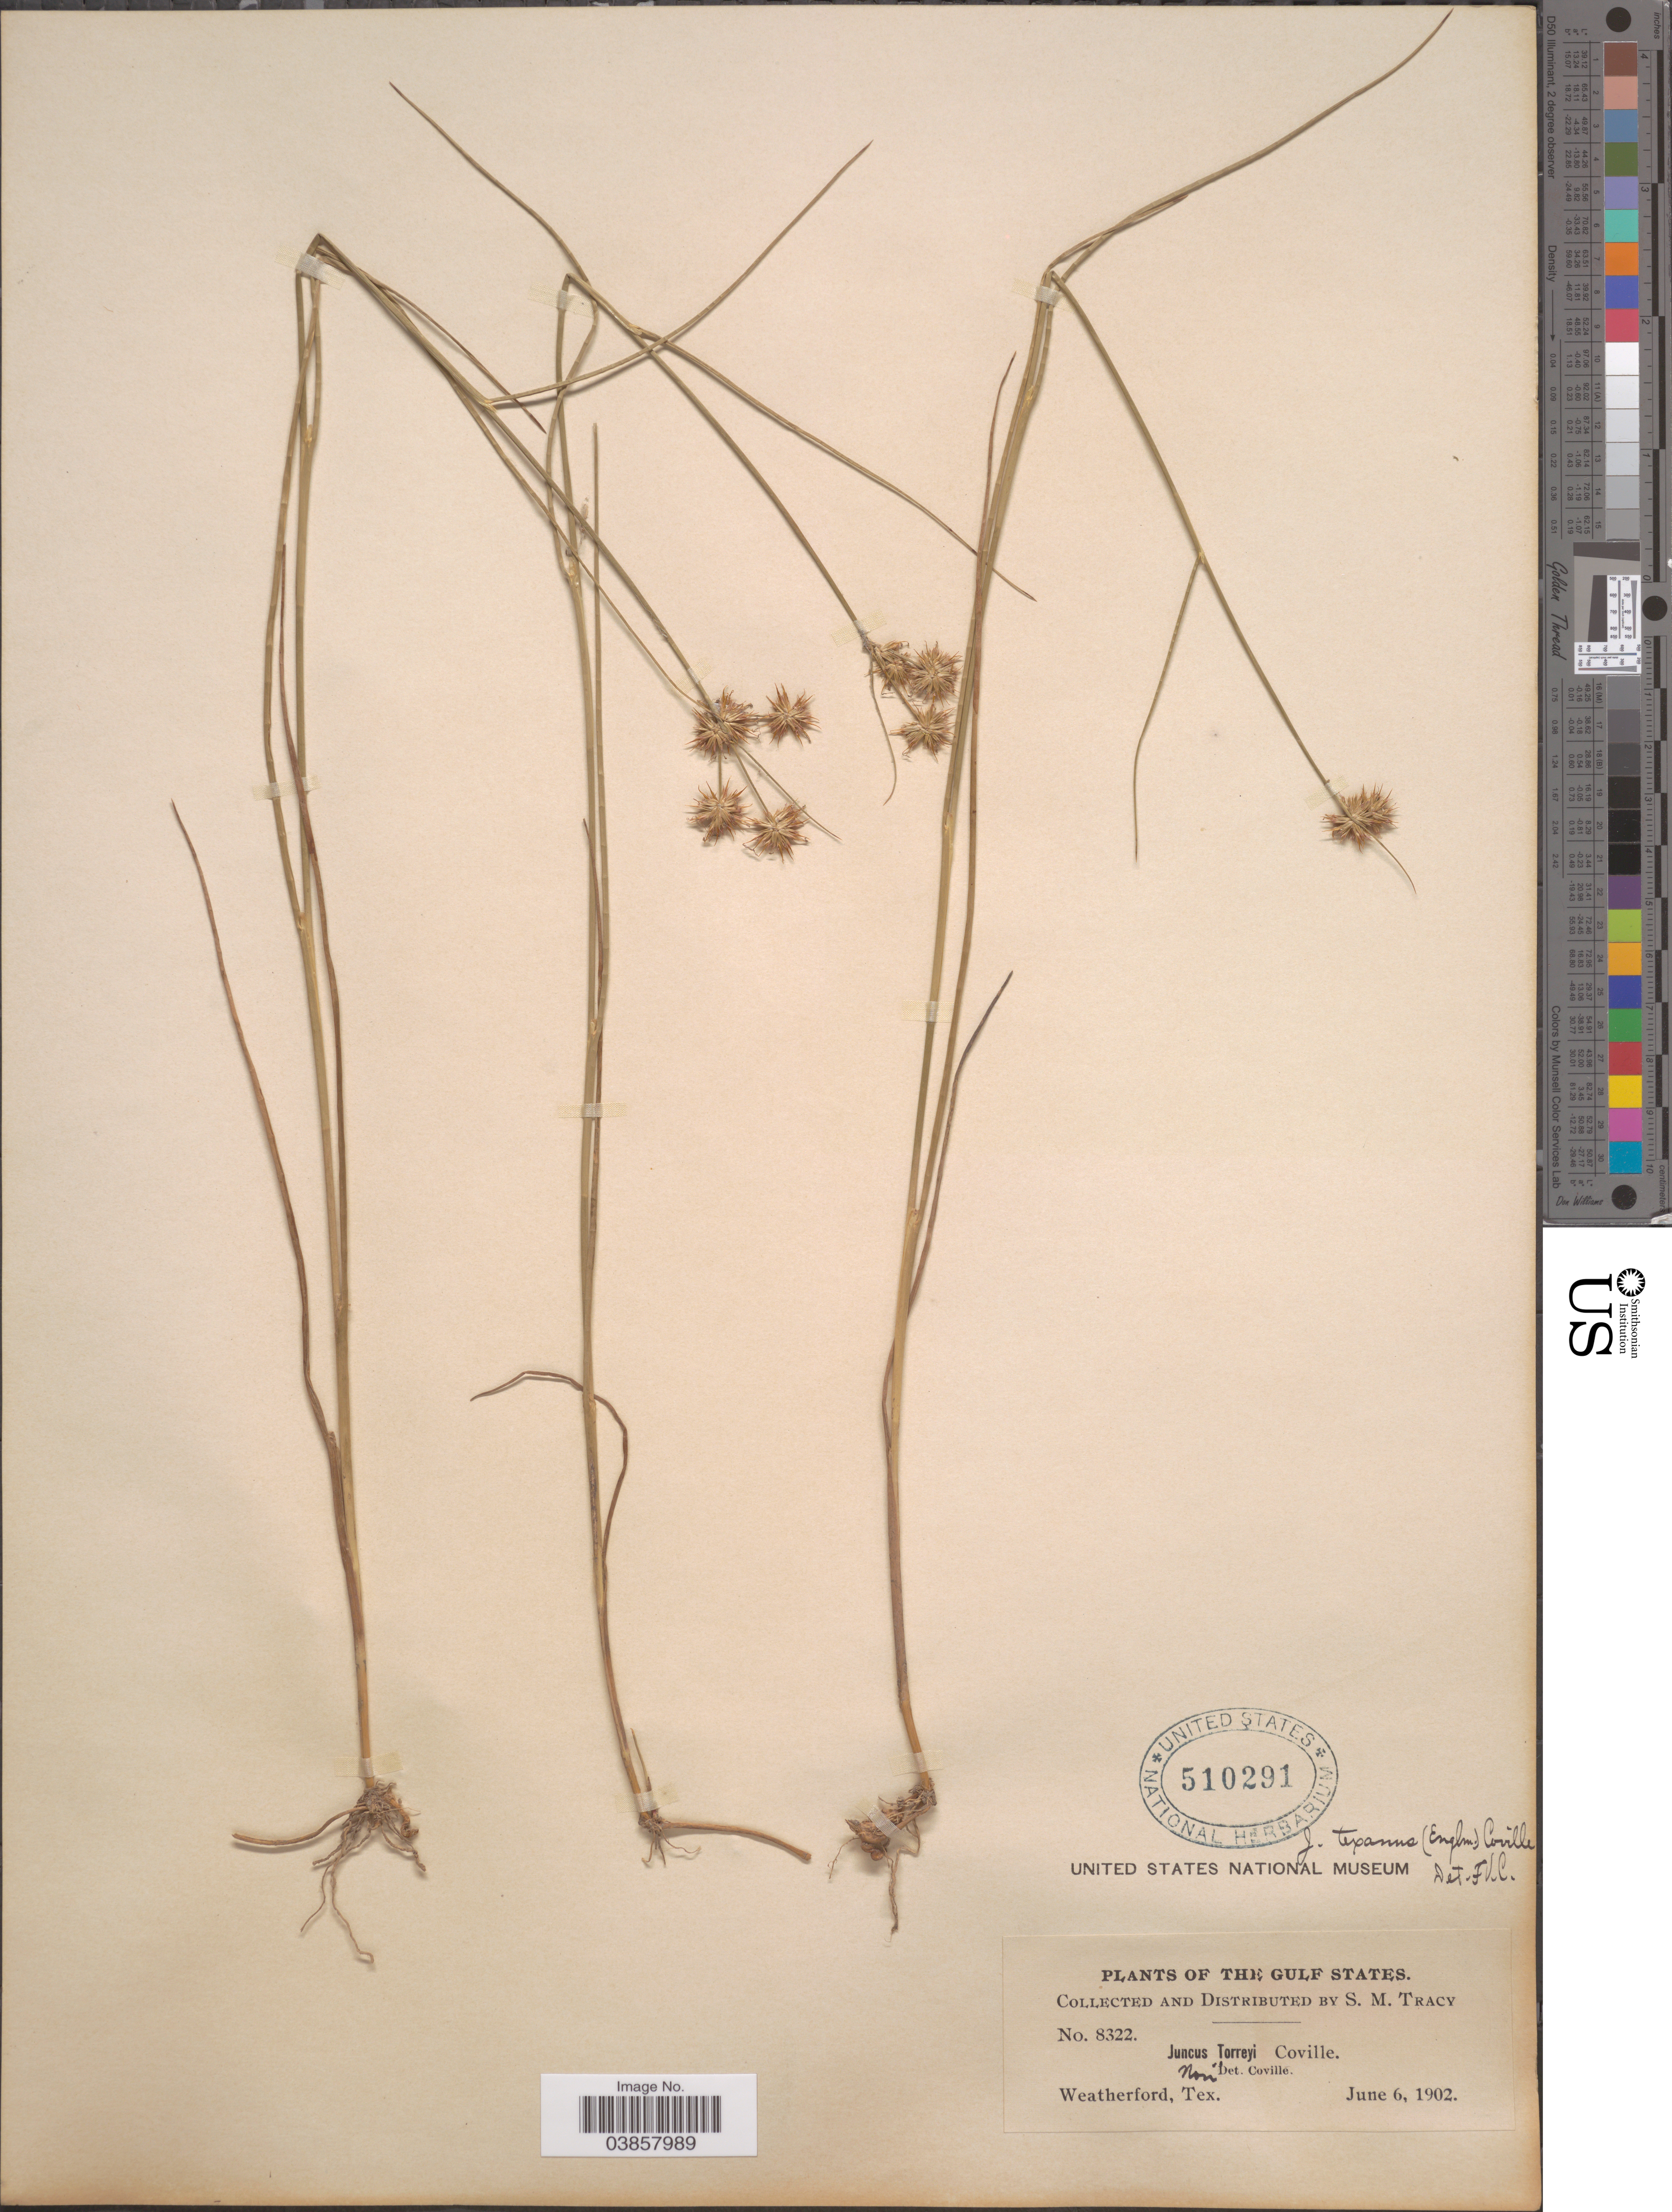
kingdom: Plantae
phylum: Tracheophyta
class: Liliopsida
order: Poales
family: Juncaceae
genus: Juncus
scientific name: Juncus texanus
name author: (Engelm.) Coville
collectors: S. M. Tracy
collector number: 8322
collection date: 1902-06-06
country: United States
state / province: Texas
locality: The Gulf State. Weatherford.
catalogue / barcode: US 51291